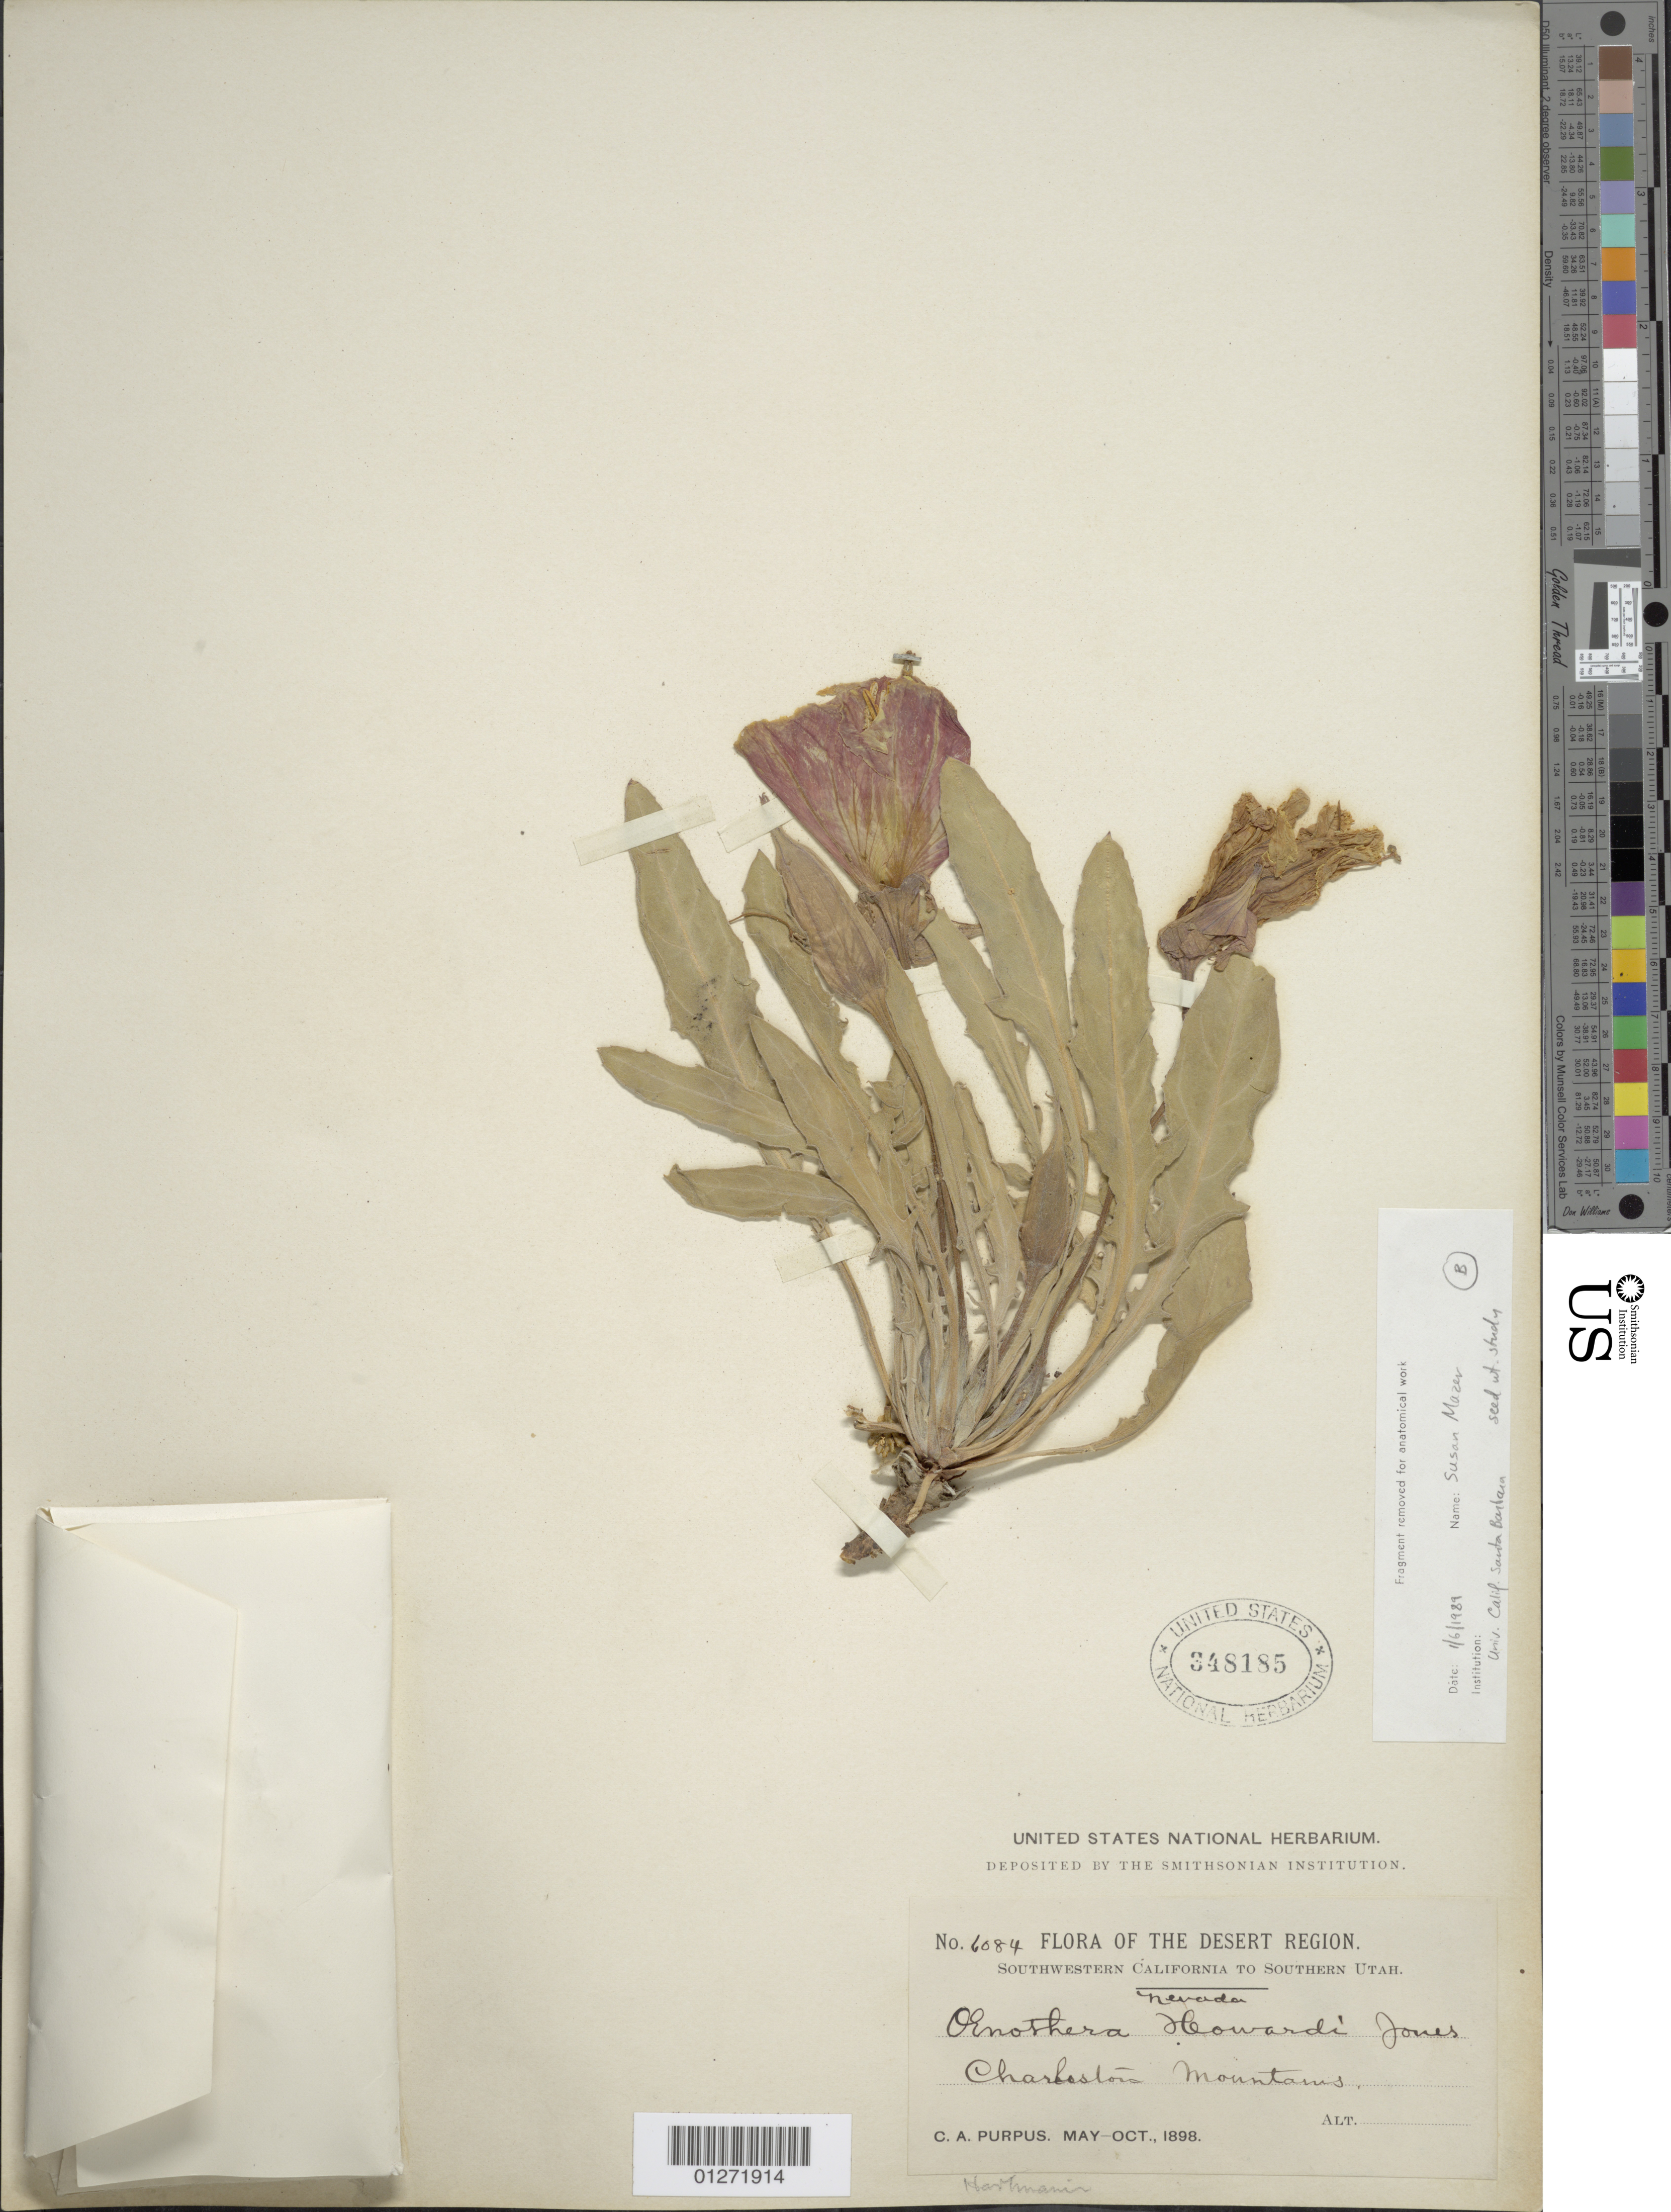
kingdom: Plantae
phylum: Tracheophyta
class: Magnoliopsida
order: Myrtales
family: Onagraceae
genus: Oenothera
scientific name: Oenothera howardii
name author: (A. Nelson) M.E. Jones ex Prain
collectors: C. A. Purpus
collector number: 6084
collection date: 1898-05/1898-10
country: United States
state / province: Nevada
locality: Charlston Mts.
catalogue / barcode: US 348185